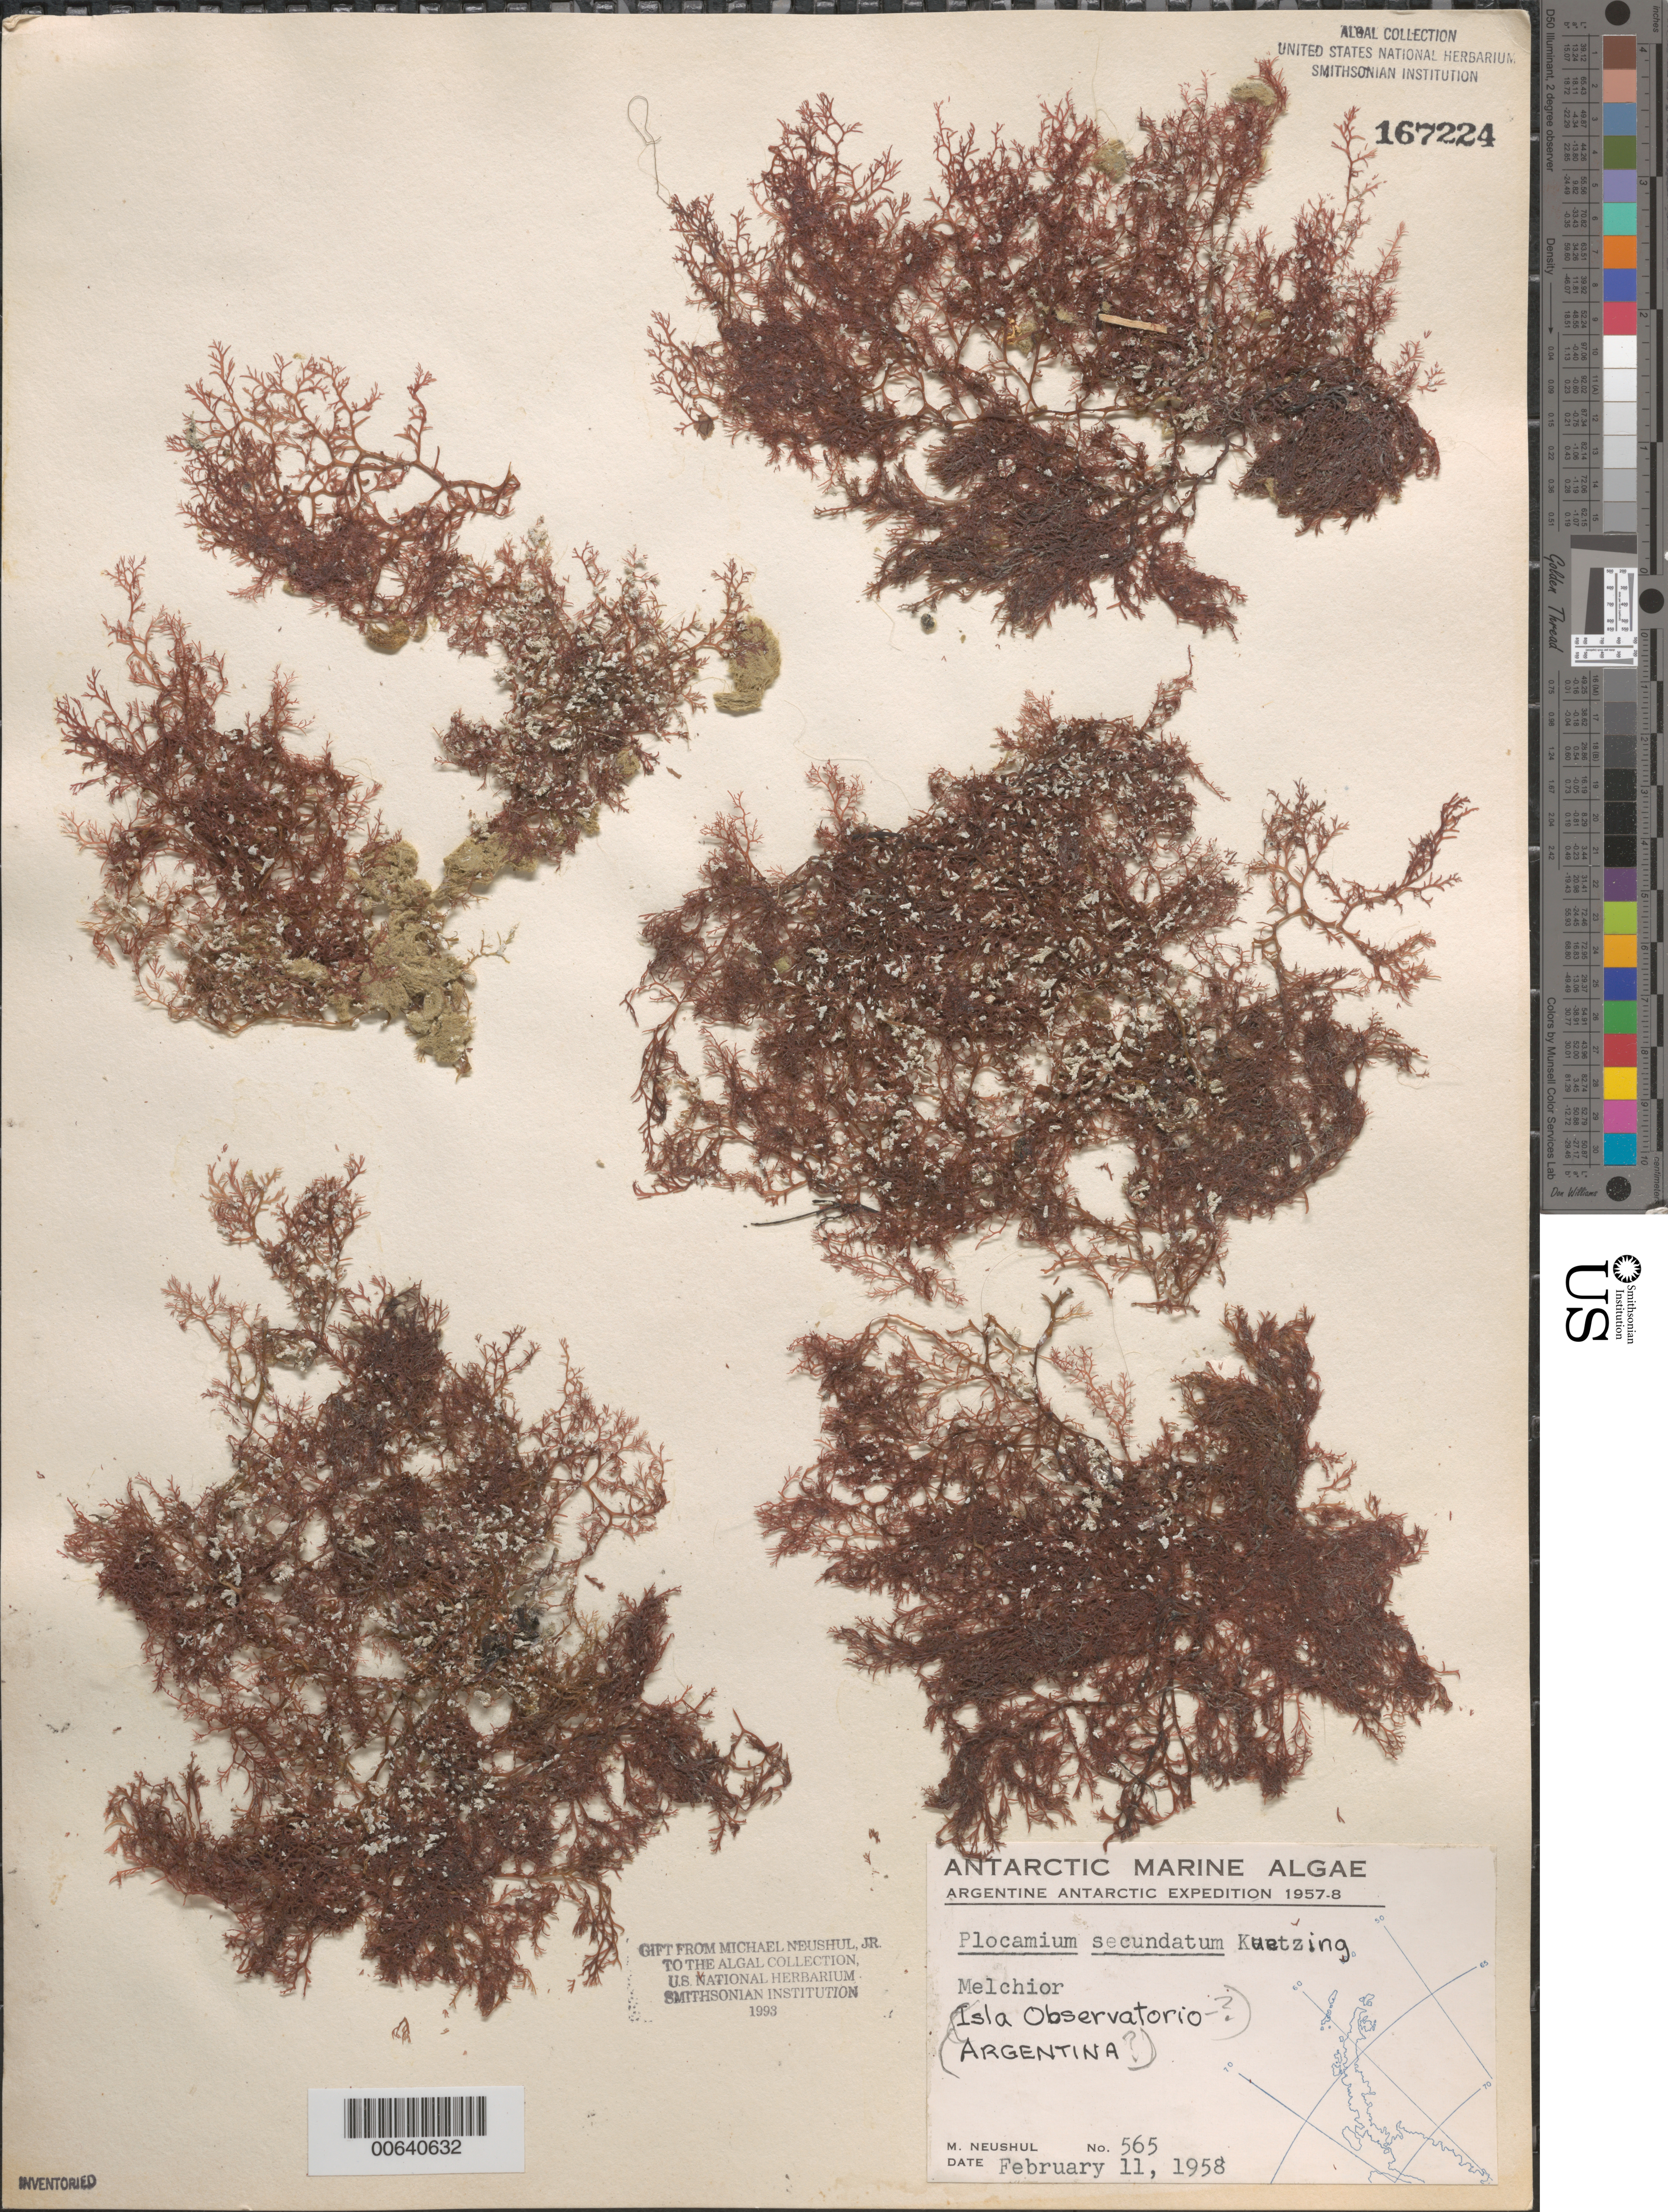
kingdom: Plantae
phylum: Rhodophyta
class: Florideophyceae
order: Plocamiales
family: Plocamiaceae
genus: Plocamium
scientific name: Plocamium secundatum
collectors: M. Neushul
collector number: Neushul 565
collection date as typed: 11 Feb 1958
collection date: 1958-02-11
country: Antarctica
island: Melchior Islands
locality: Melchior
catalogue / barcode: US 167224